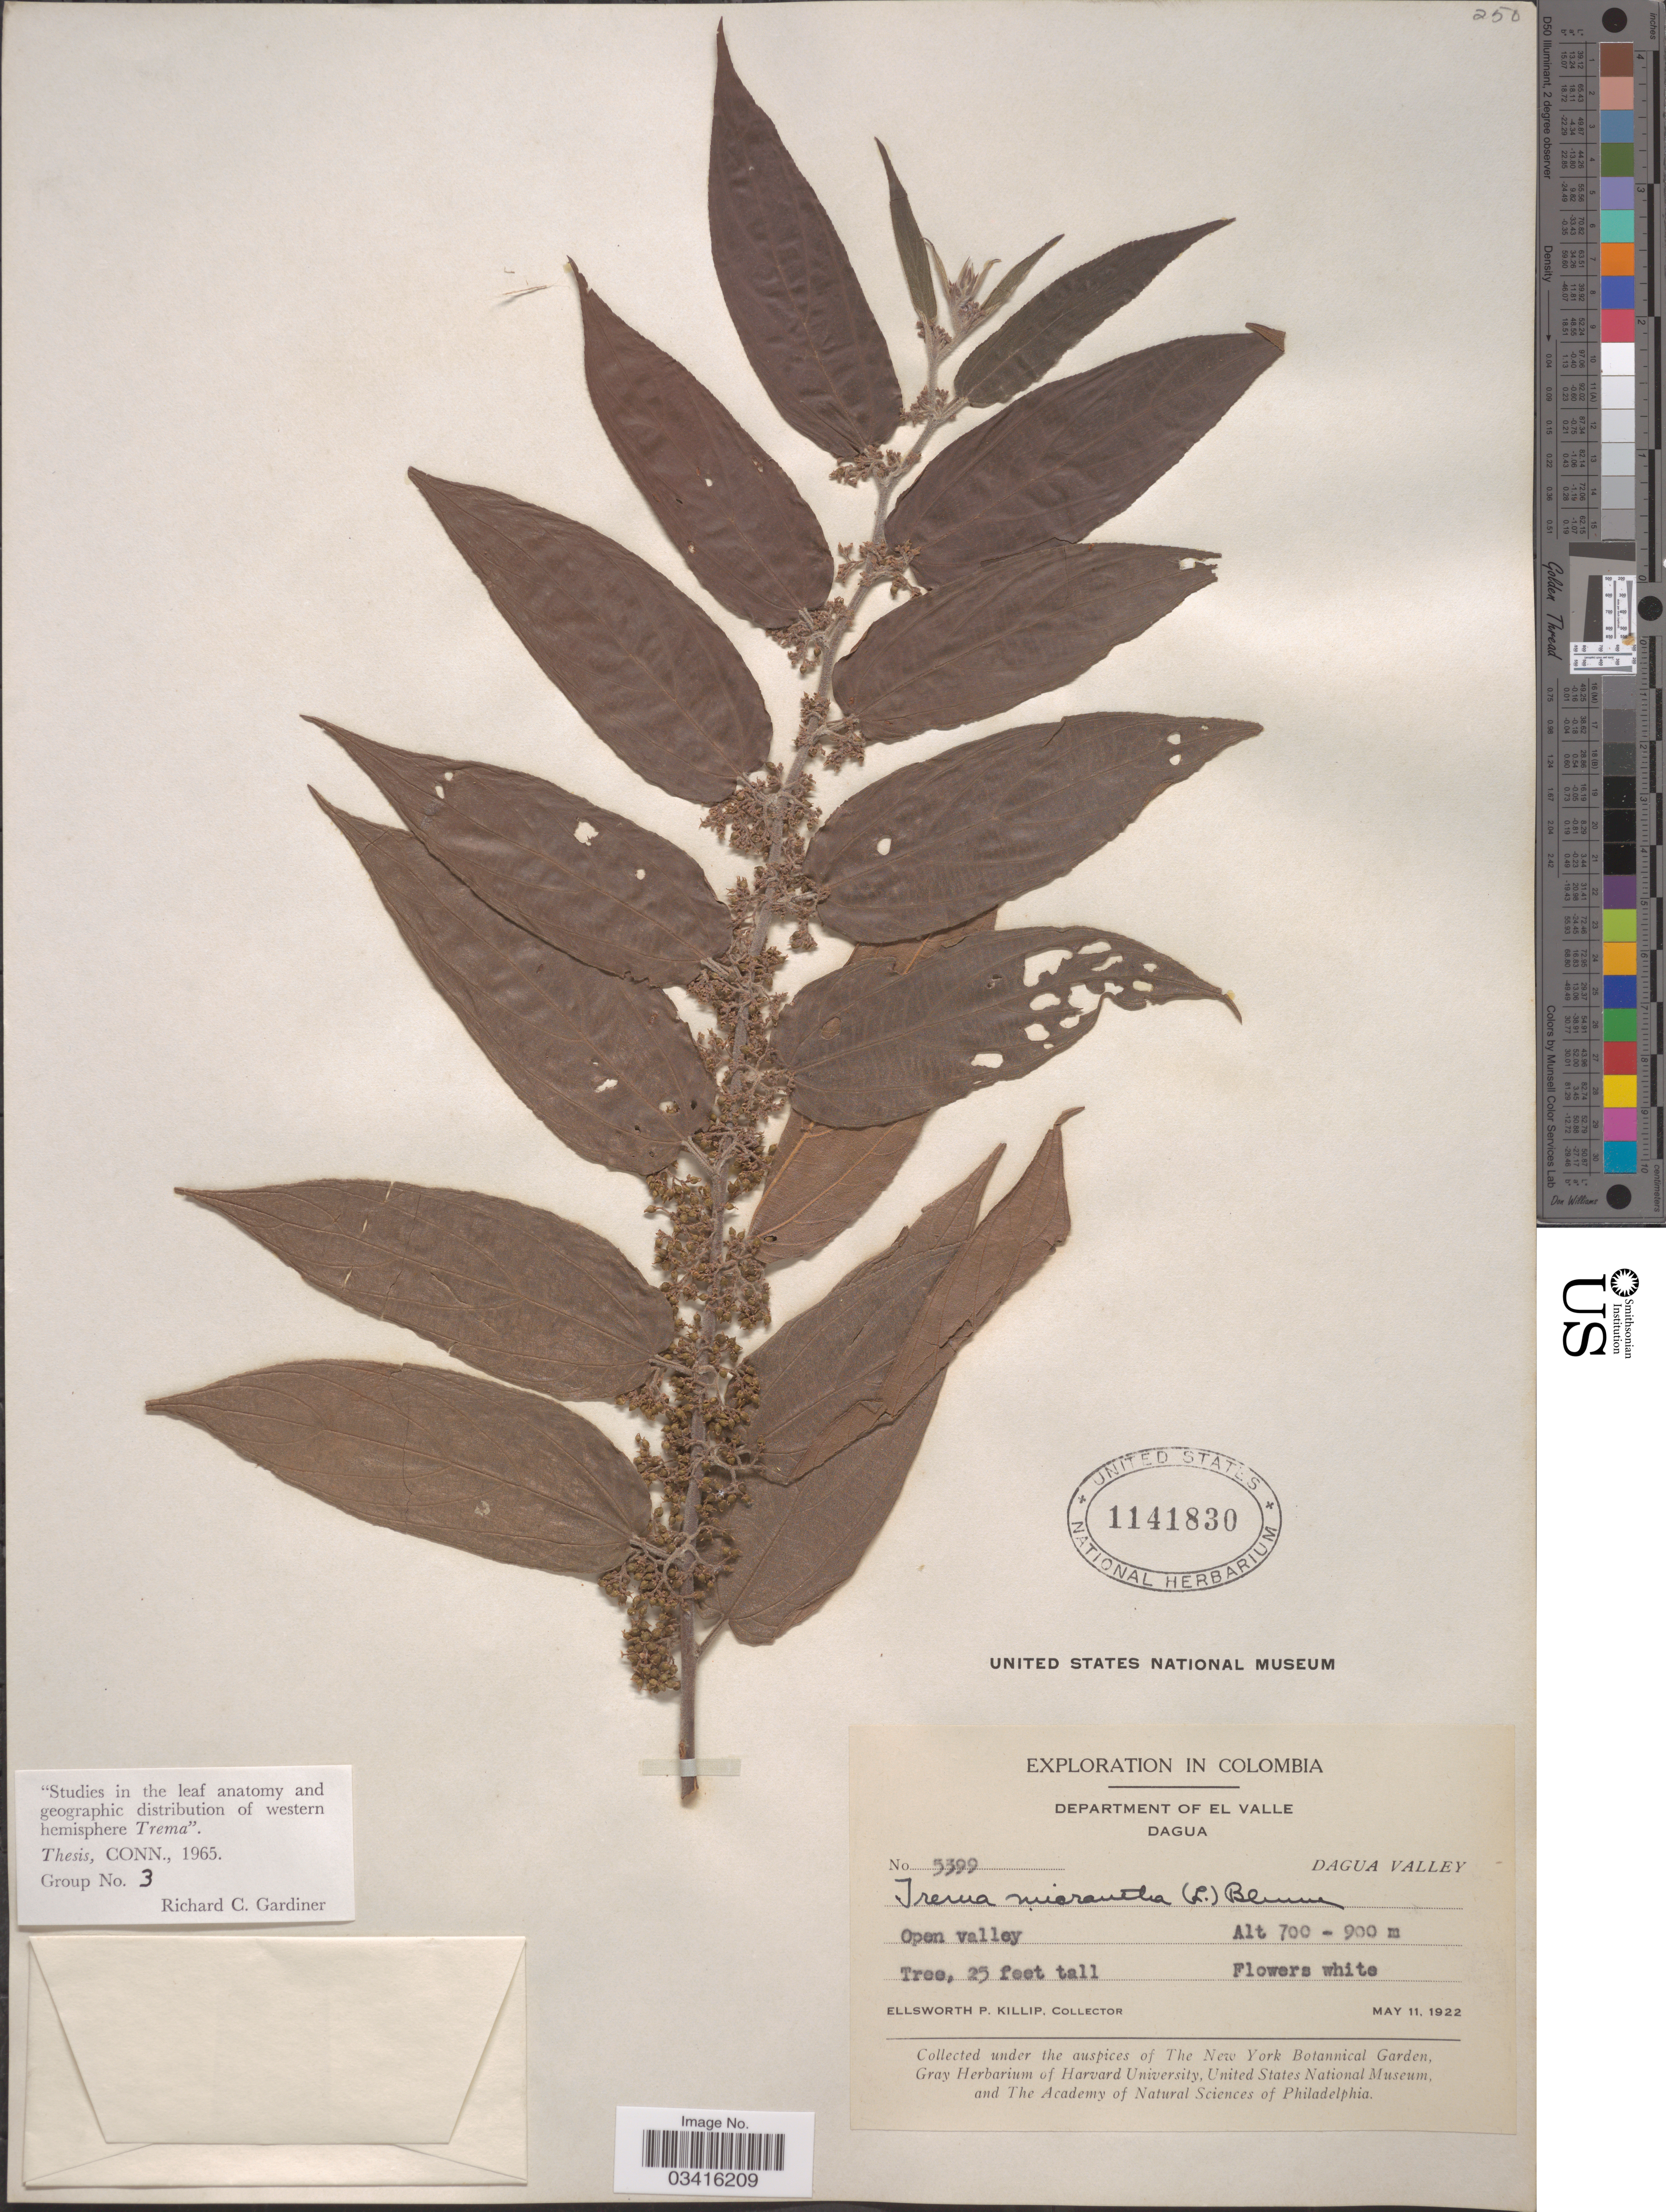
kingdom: Plantae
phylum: Tracheophyta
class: Magnoliopsida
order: Rosales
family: Cannabaceae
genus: Trema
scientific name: Trema micranthum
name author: (L.) Blume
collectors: E. P. Killip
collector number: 5399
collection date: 1922-05-11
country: Colombia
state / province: Valle del Cauca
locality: Department of el Valle. Dagua. Dagua Valley. Open valley.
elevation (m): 700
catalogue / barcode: US 1141830